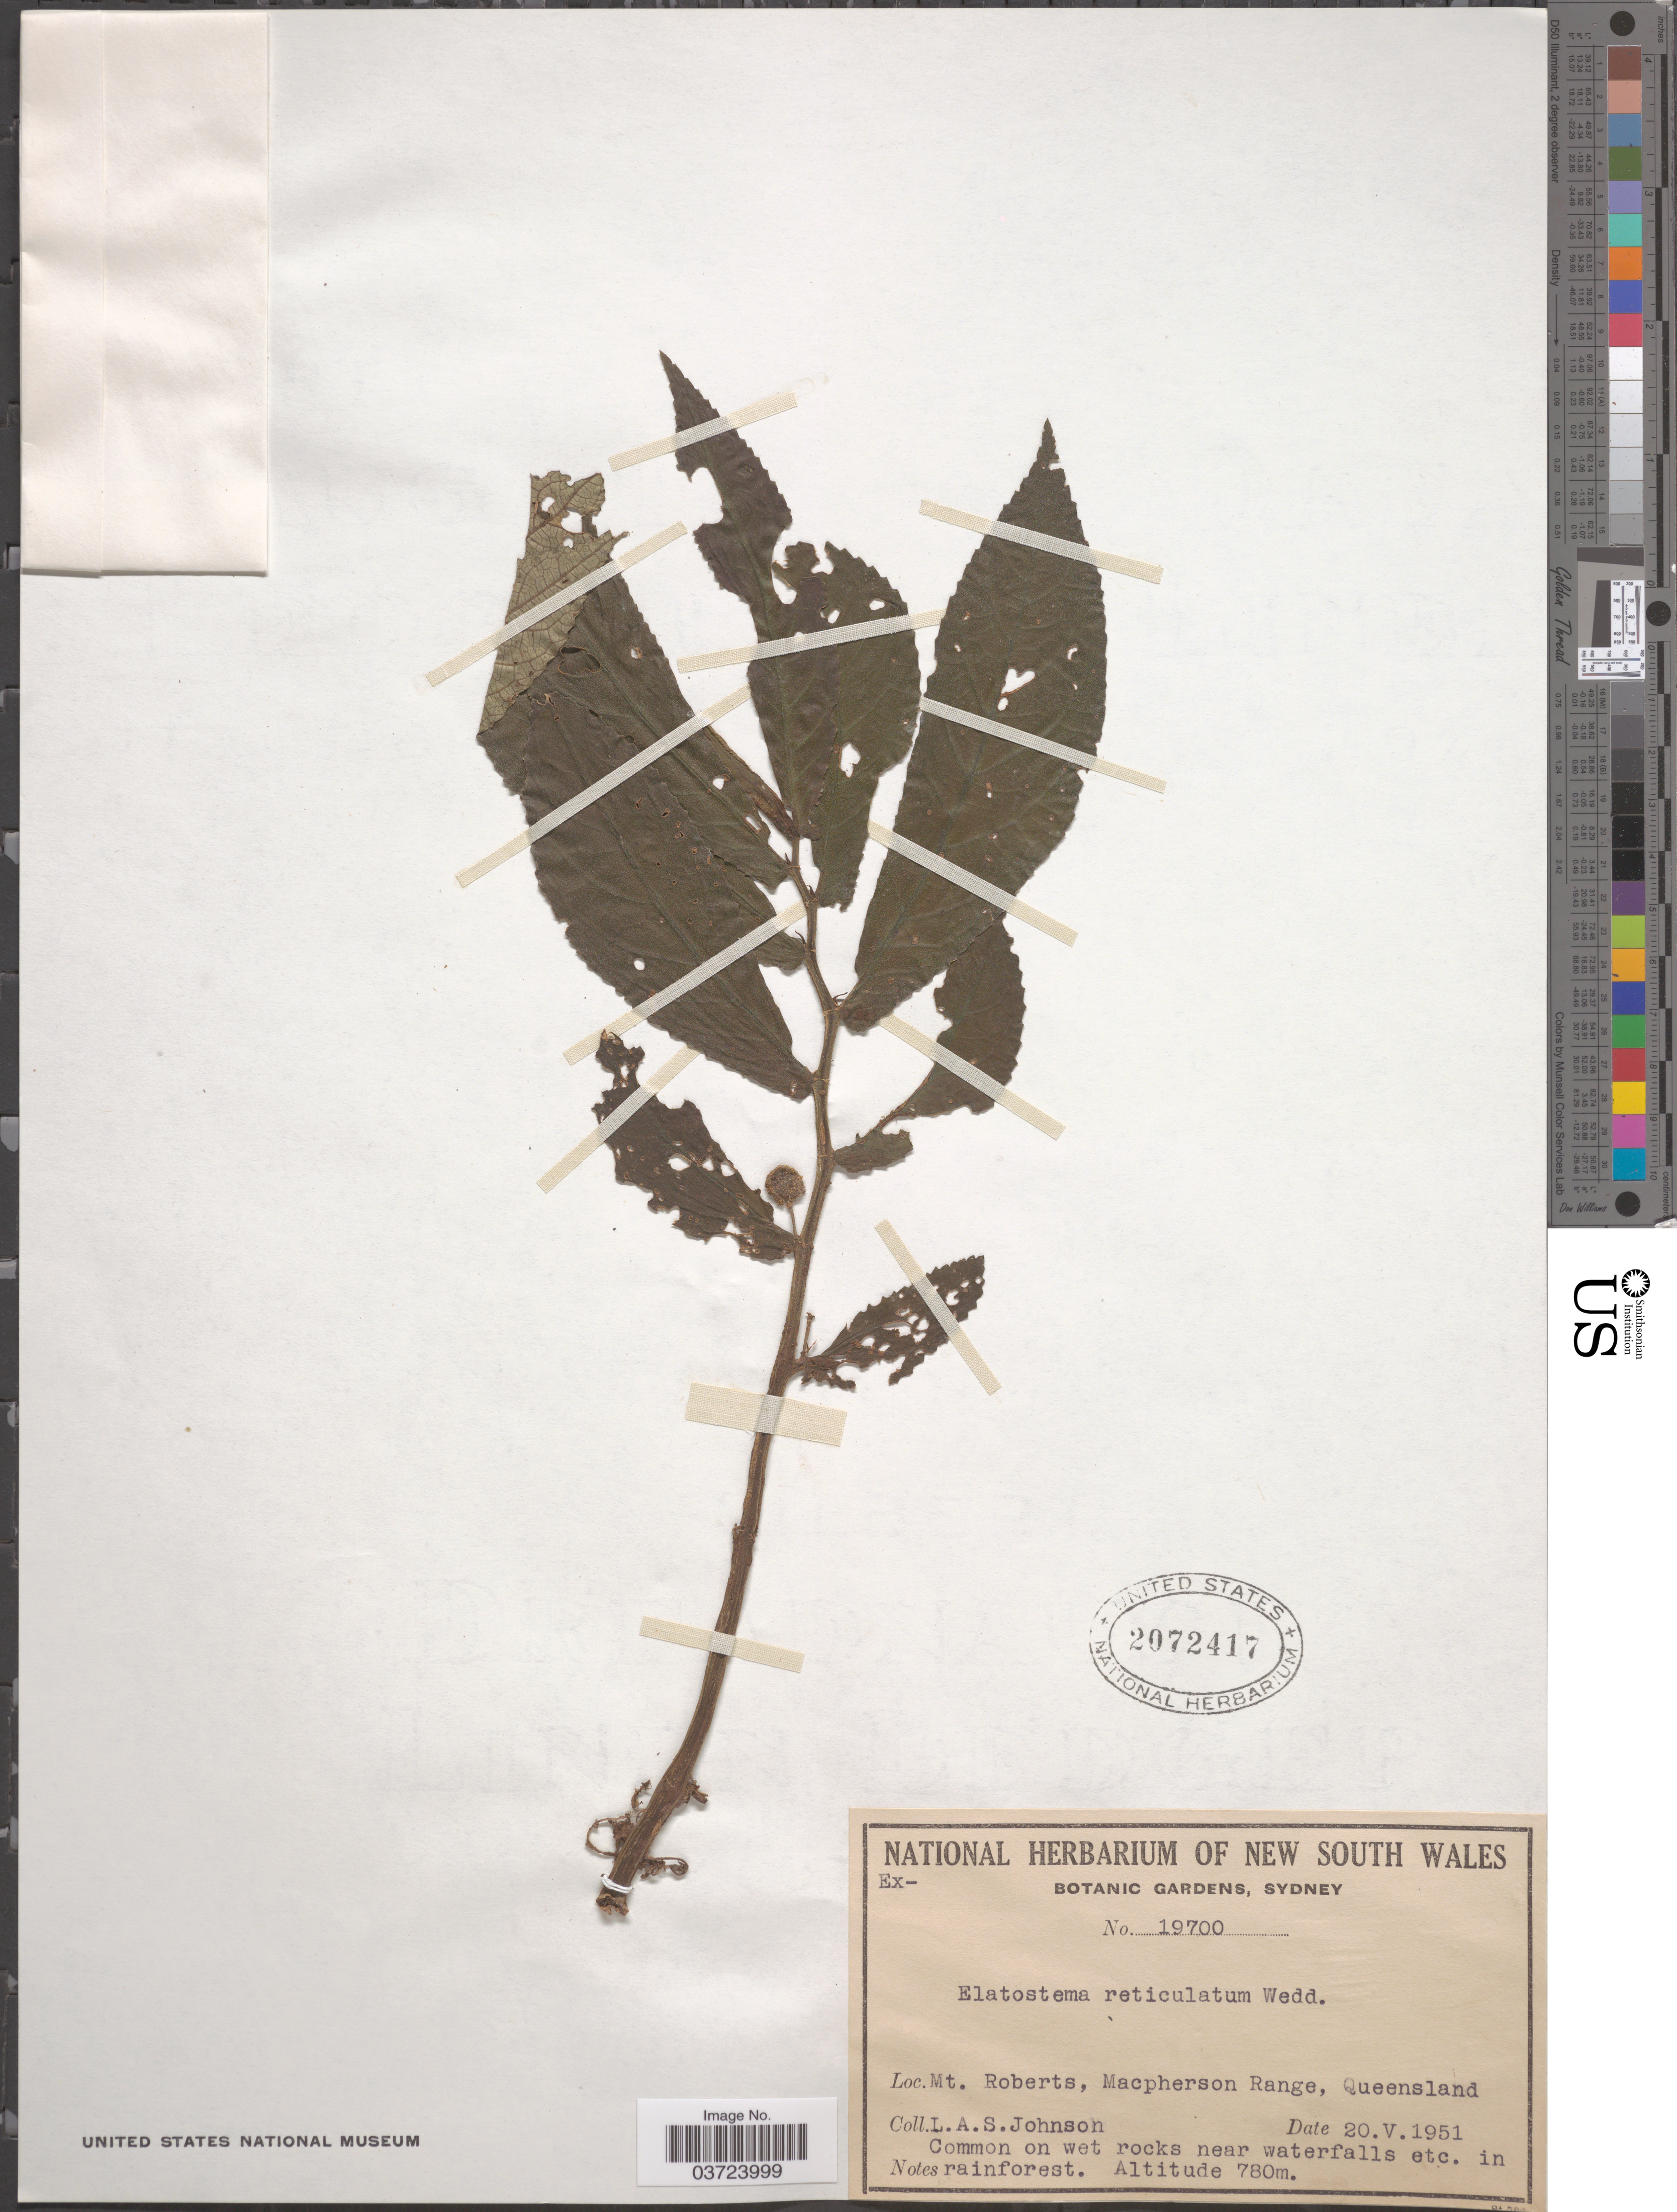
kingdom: Plantae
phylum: Tracheophyta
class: Magnoliopsida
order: Rosales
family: Urticaceae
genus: Elatostema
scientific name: Elatostema reticulatum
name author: Wedd.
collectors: L. A. S. Johnson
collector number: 19700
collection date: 1951-05-20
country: Australia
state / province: Queensland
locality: Mt.Roberts, Macpherson Range. On wet rocks near waterfalls etc. in rainforest.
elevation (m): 780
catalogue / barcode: US 2072417